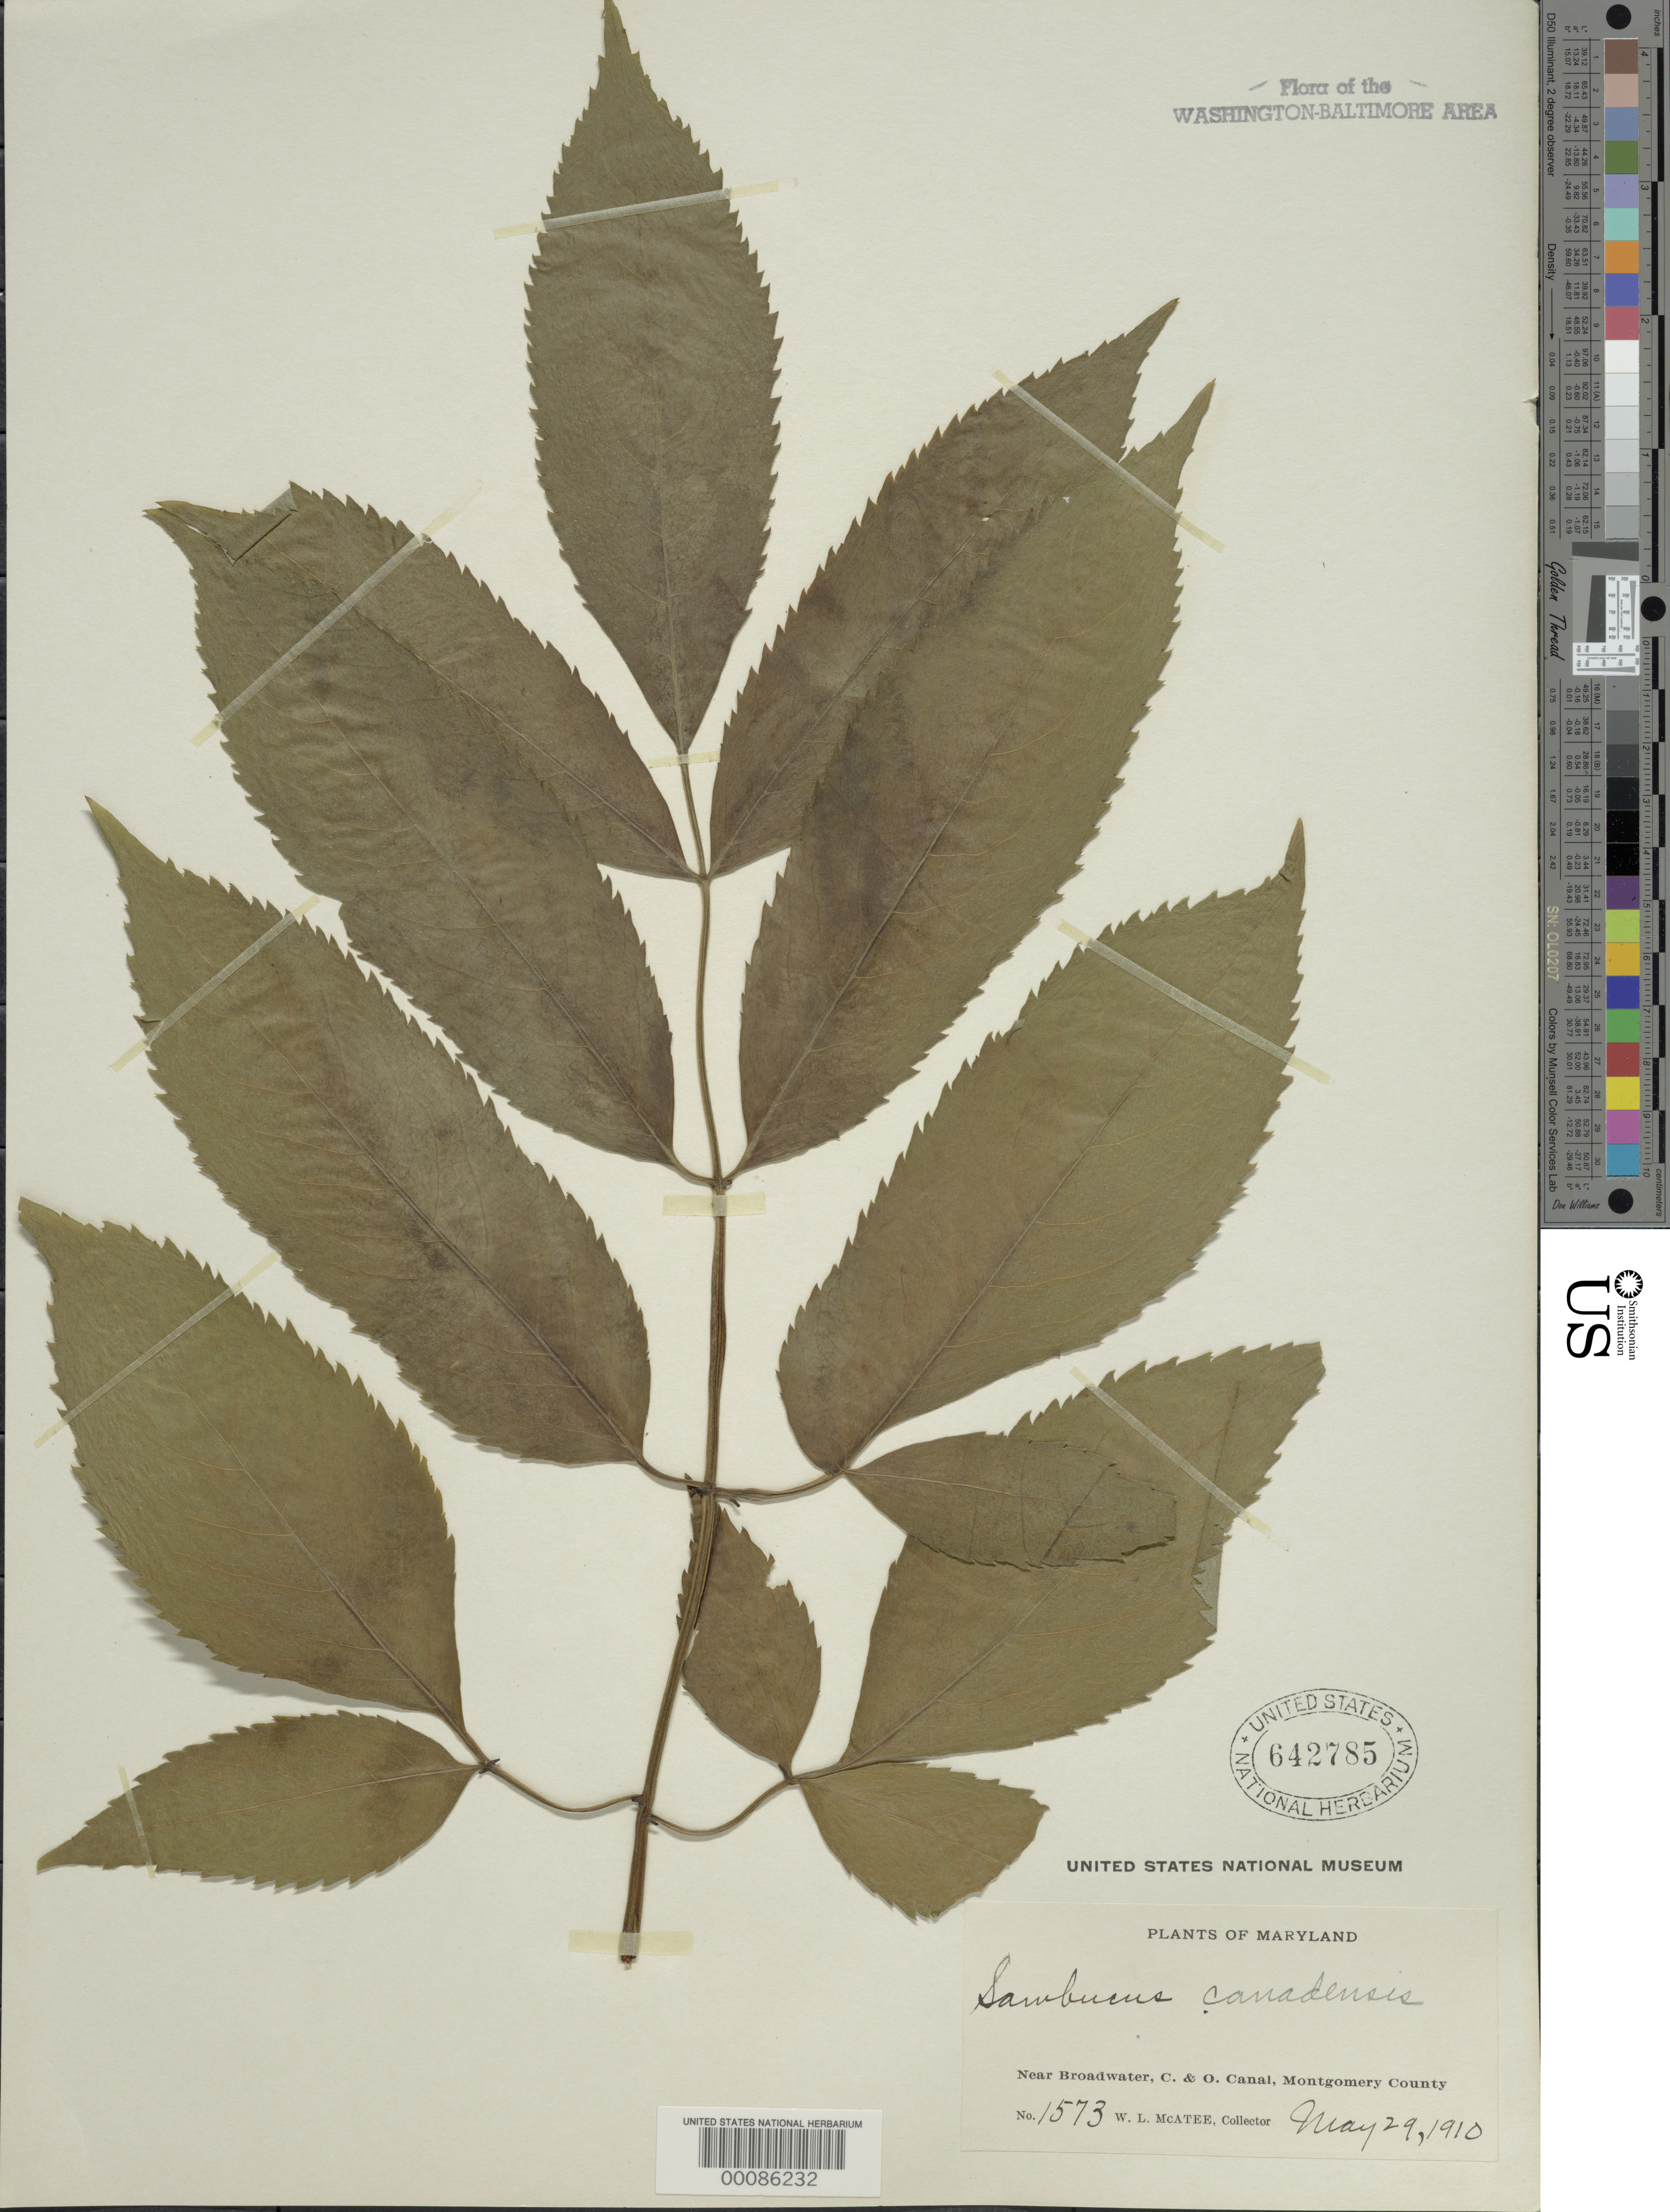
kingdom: Plantae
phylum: Tracheophyta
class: Magnoliopsida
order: Dipsacales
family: Viburnaceae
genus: Sambucus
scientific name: Sambucus canadensis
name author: L.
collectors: W. McAtee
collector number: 1573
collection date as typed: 29 May 1910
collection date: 1910-05-29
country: United States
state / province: Maryland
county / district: Montgomery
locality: Near Broadwater, C & O Canal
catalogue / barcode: US 642785